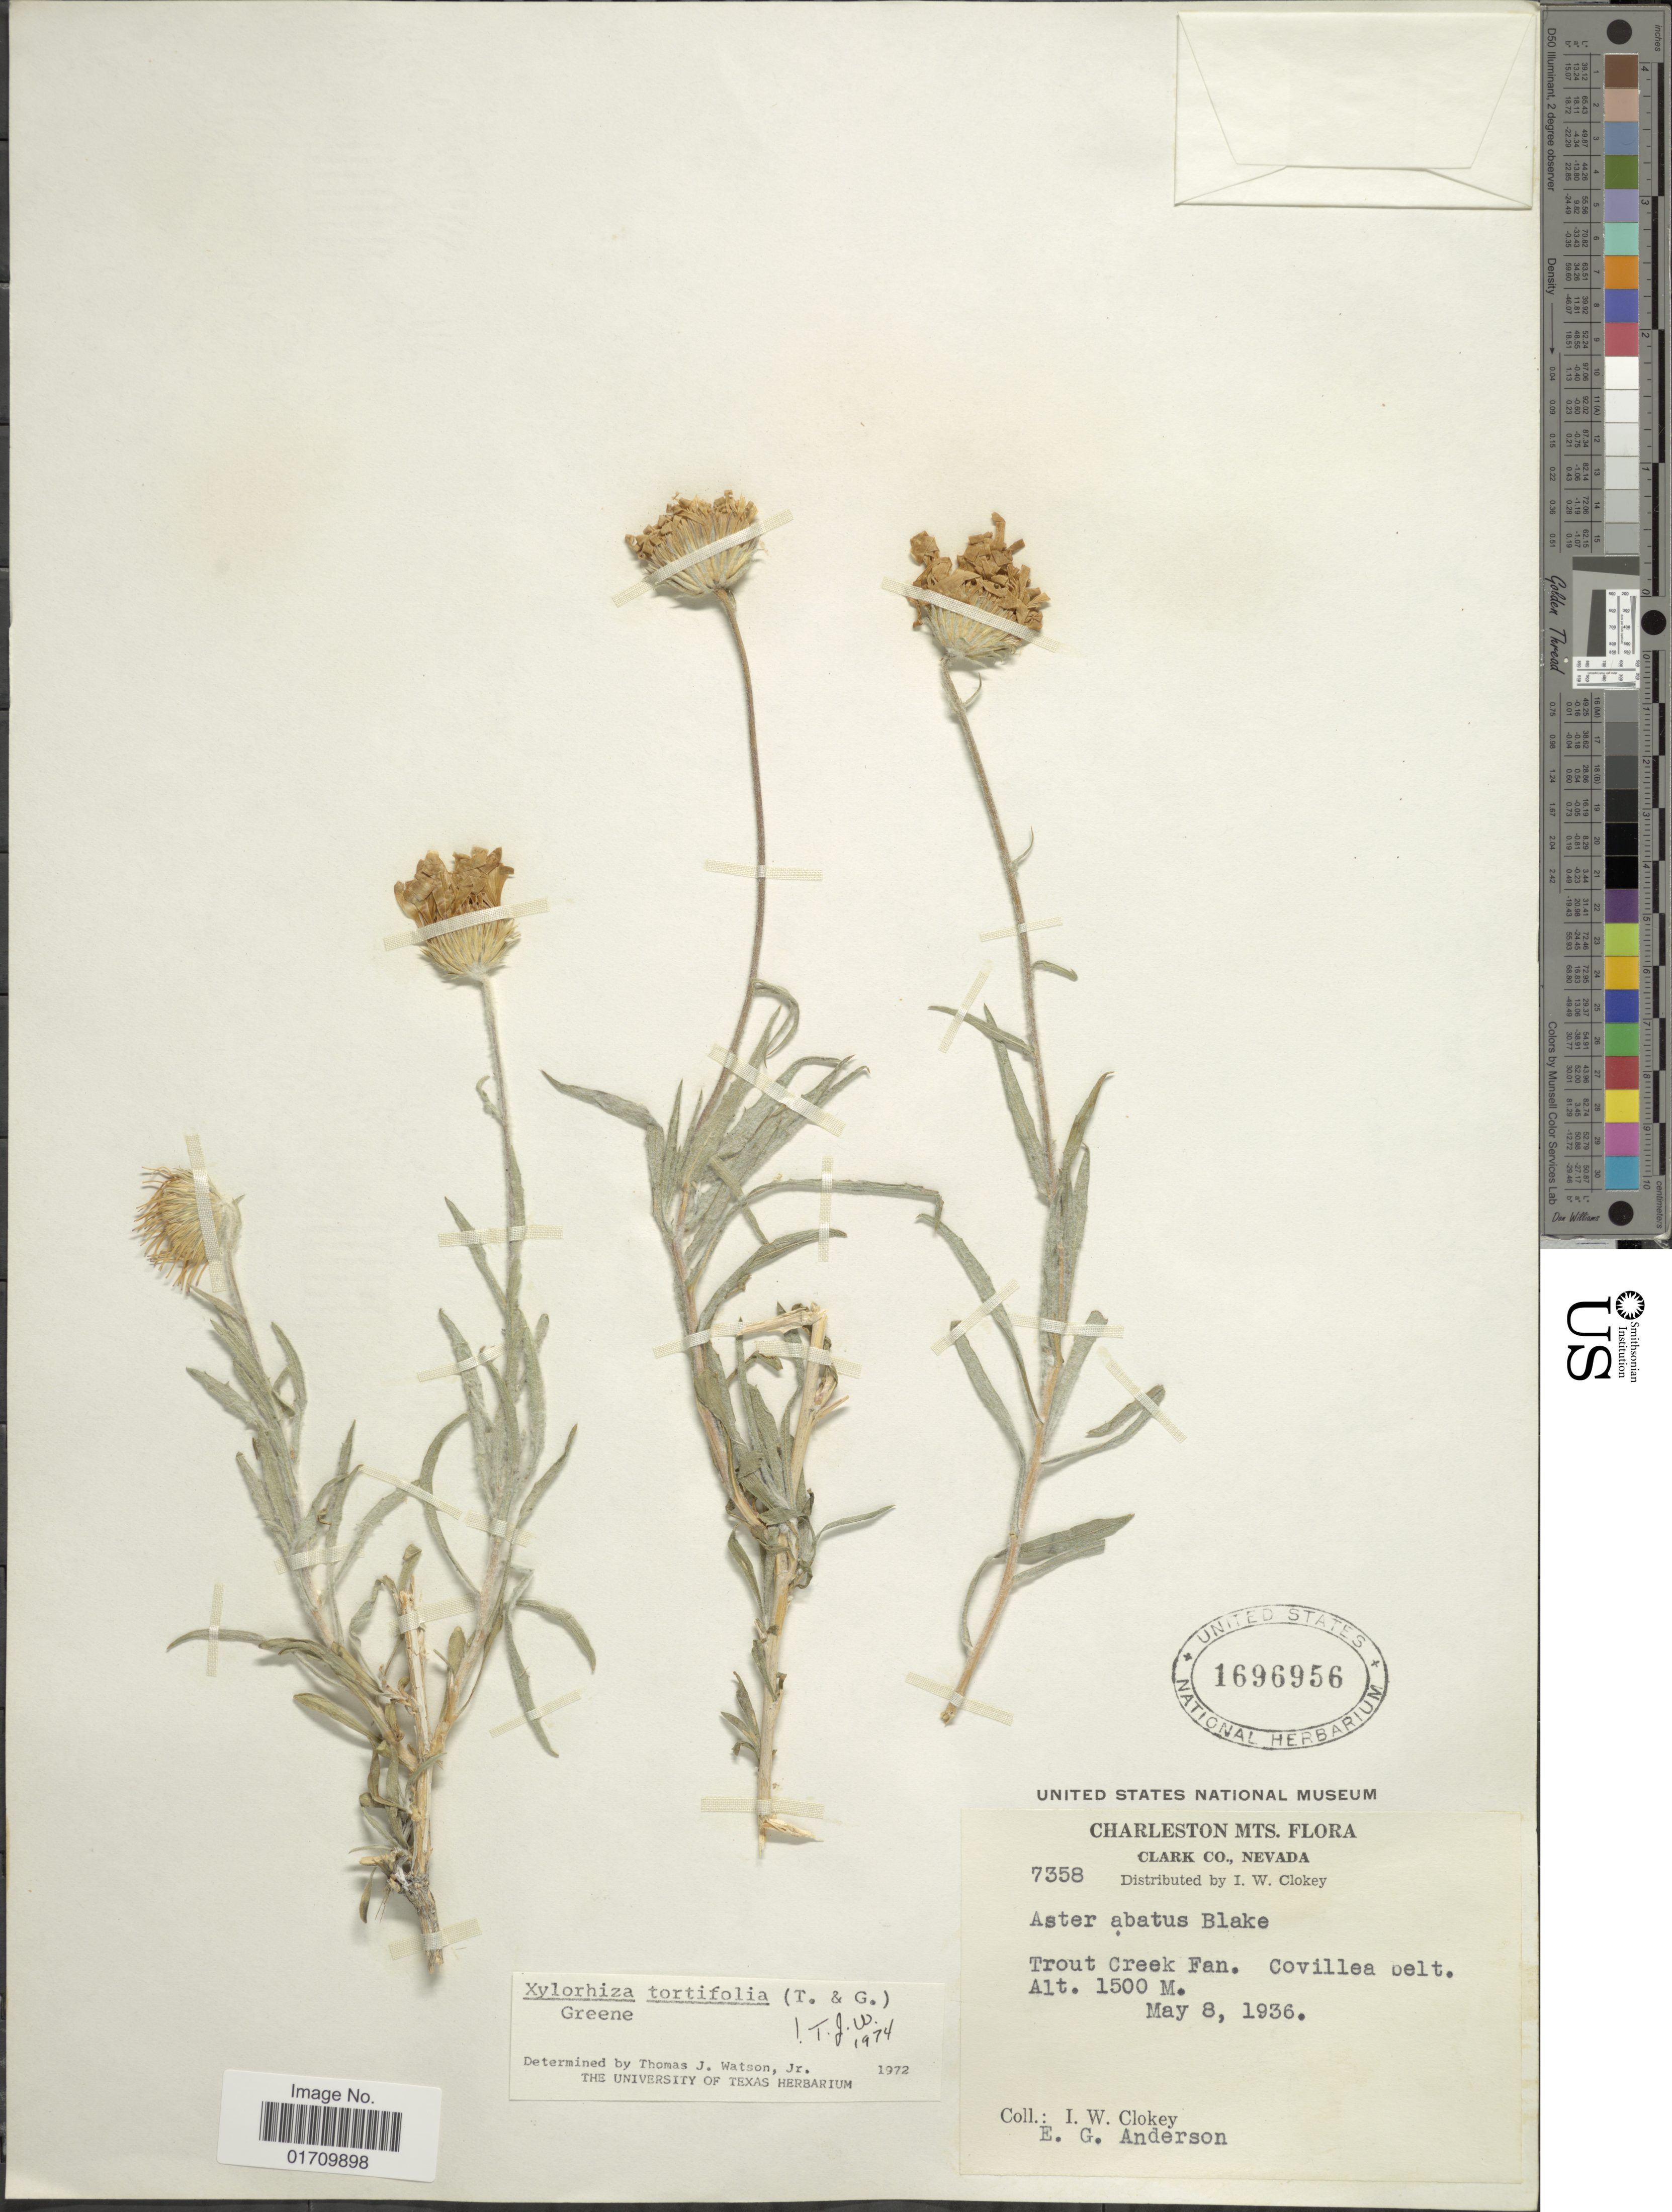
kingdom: Plantae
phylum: Tracheophyta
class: Magnoliopsida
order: Asterales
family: Asteraceae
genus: Xylorhiza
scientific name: Xylorhiza tortifolia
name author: (Torr. & A. Gray) Greene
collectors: I. W. Clokey & E. G. Anderson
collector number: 7358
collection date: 1936-05-08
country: United States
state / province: Nevada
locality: Charleston Mts., Clark Co., Trout Creek Fan., Covillea belt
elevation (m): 1500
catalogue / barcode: US 1696956